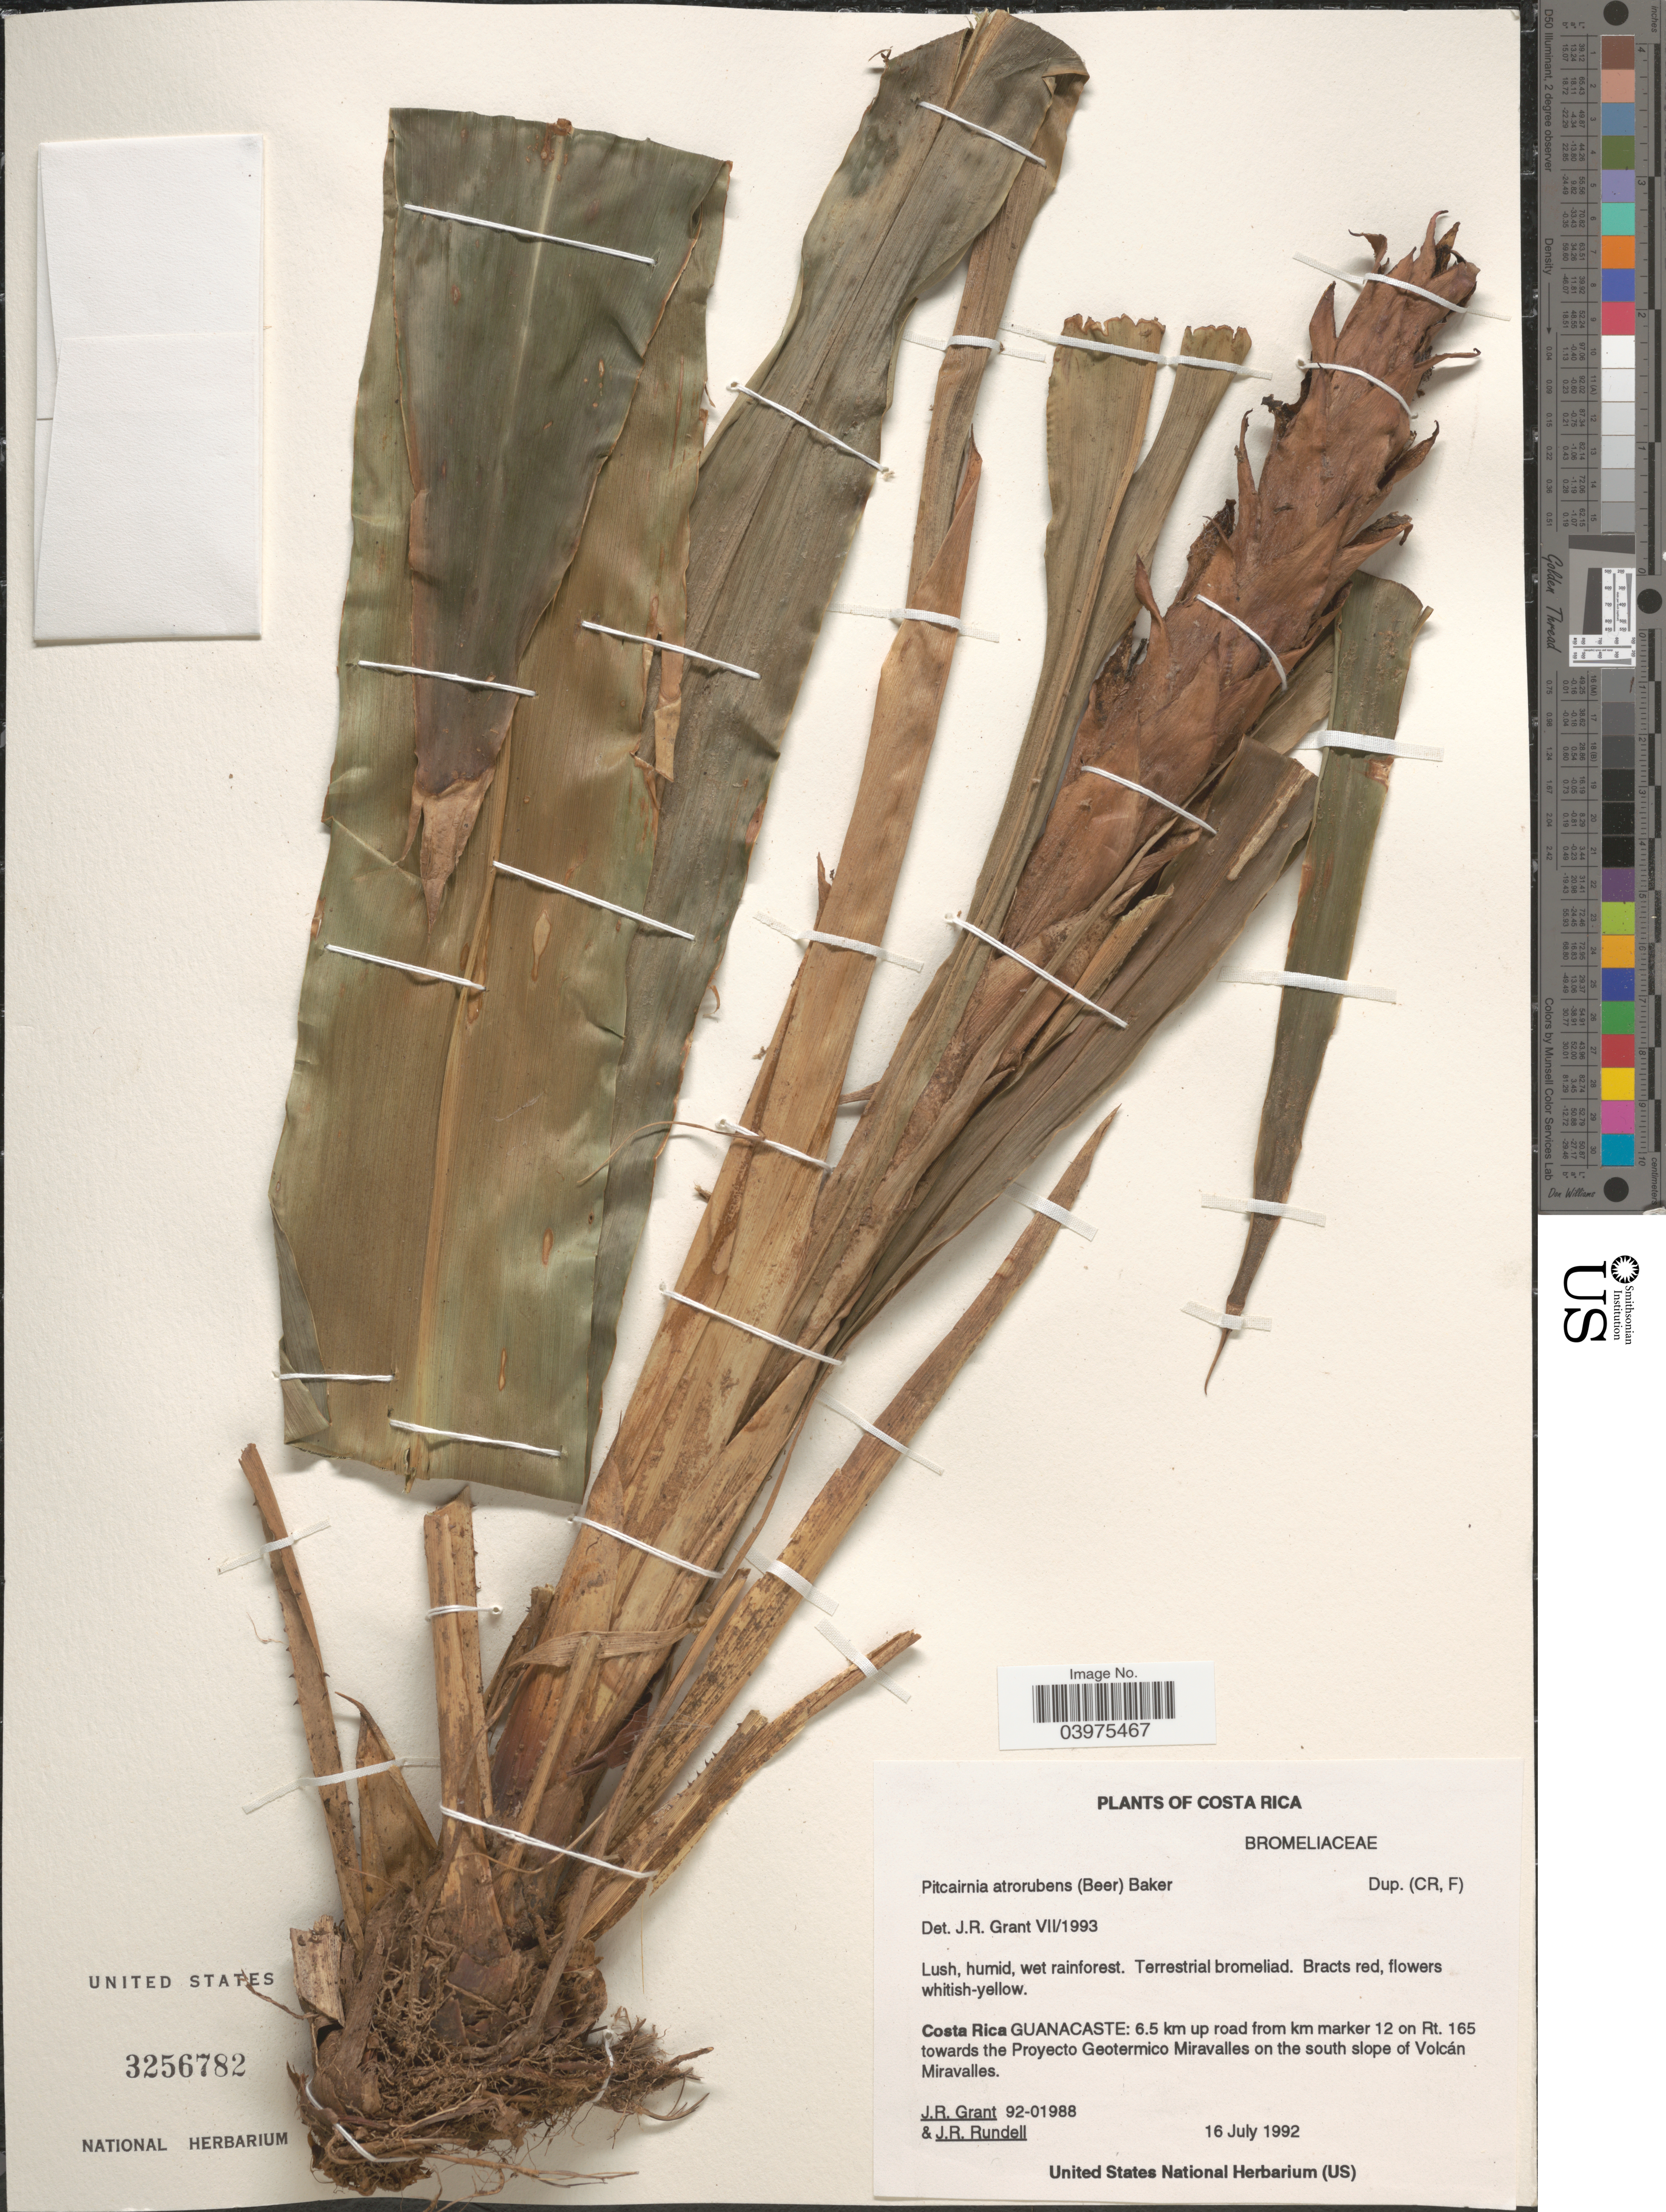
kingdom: Plantae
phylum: Tracheophyta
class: Liliopsida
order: Poales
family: Bromeliaceae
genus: Pitcairnia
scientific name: Pitcairnia atrorubens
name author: (Beer) Baker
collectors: J. Grant & J. R. Rundell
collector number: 92-01988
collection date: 1992-07-16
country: Costa Rica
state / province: Guanacaste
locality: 6.5 km up road from km marker 12 on Rt. 165 towards the Proyecto Geotermico Miravalles on the south slope of Volcán Miravalles.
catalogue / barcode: US 3256782